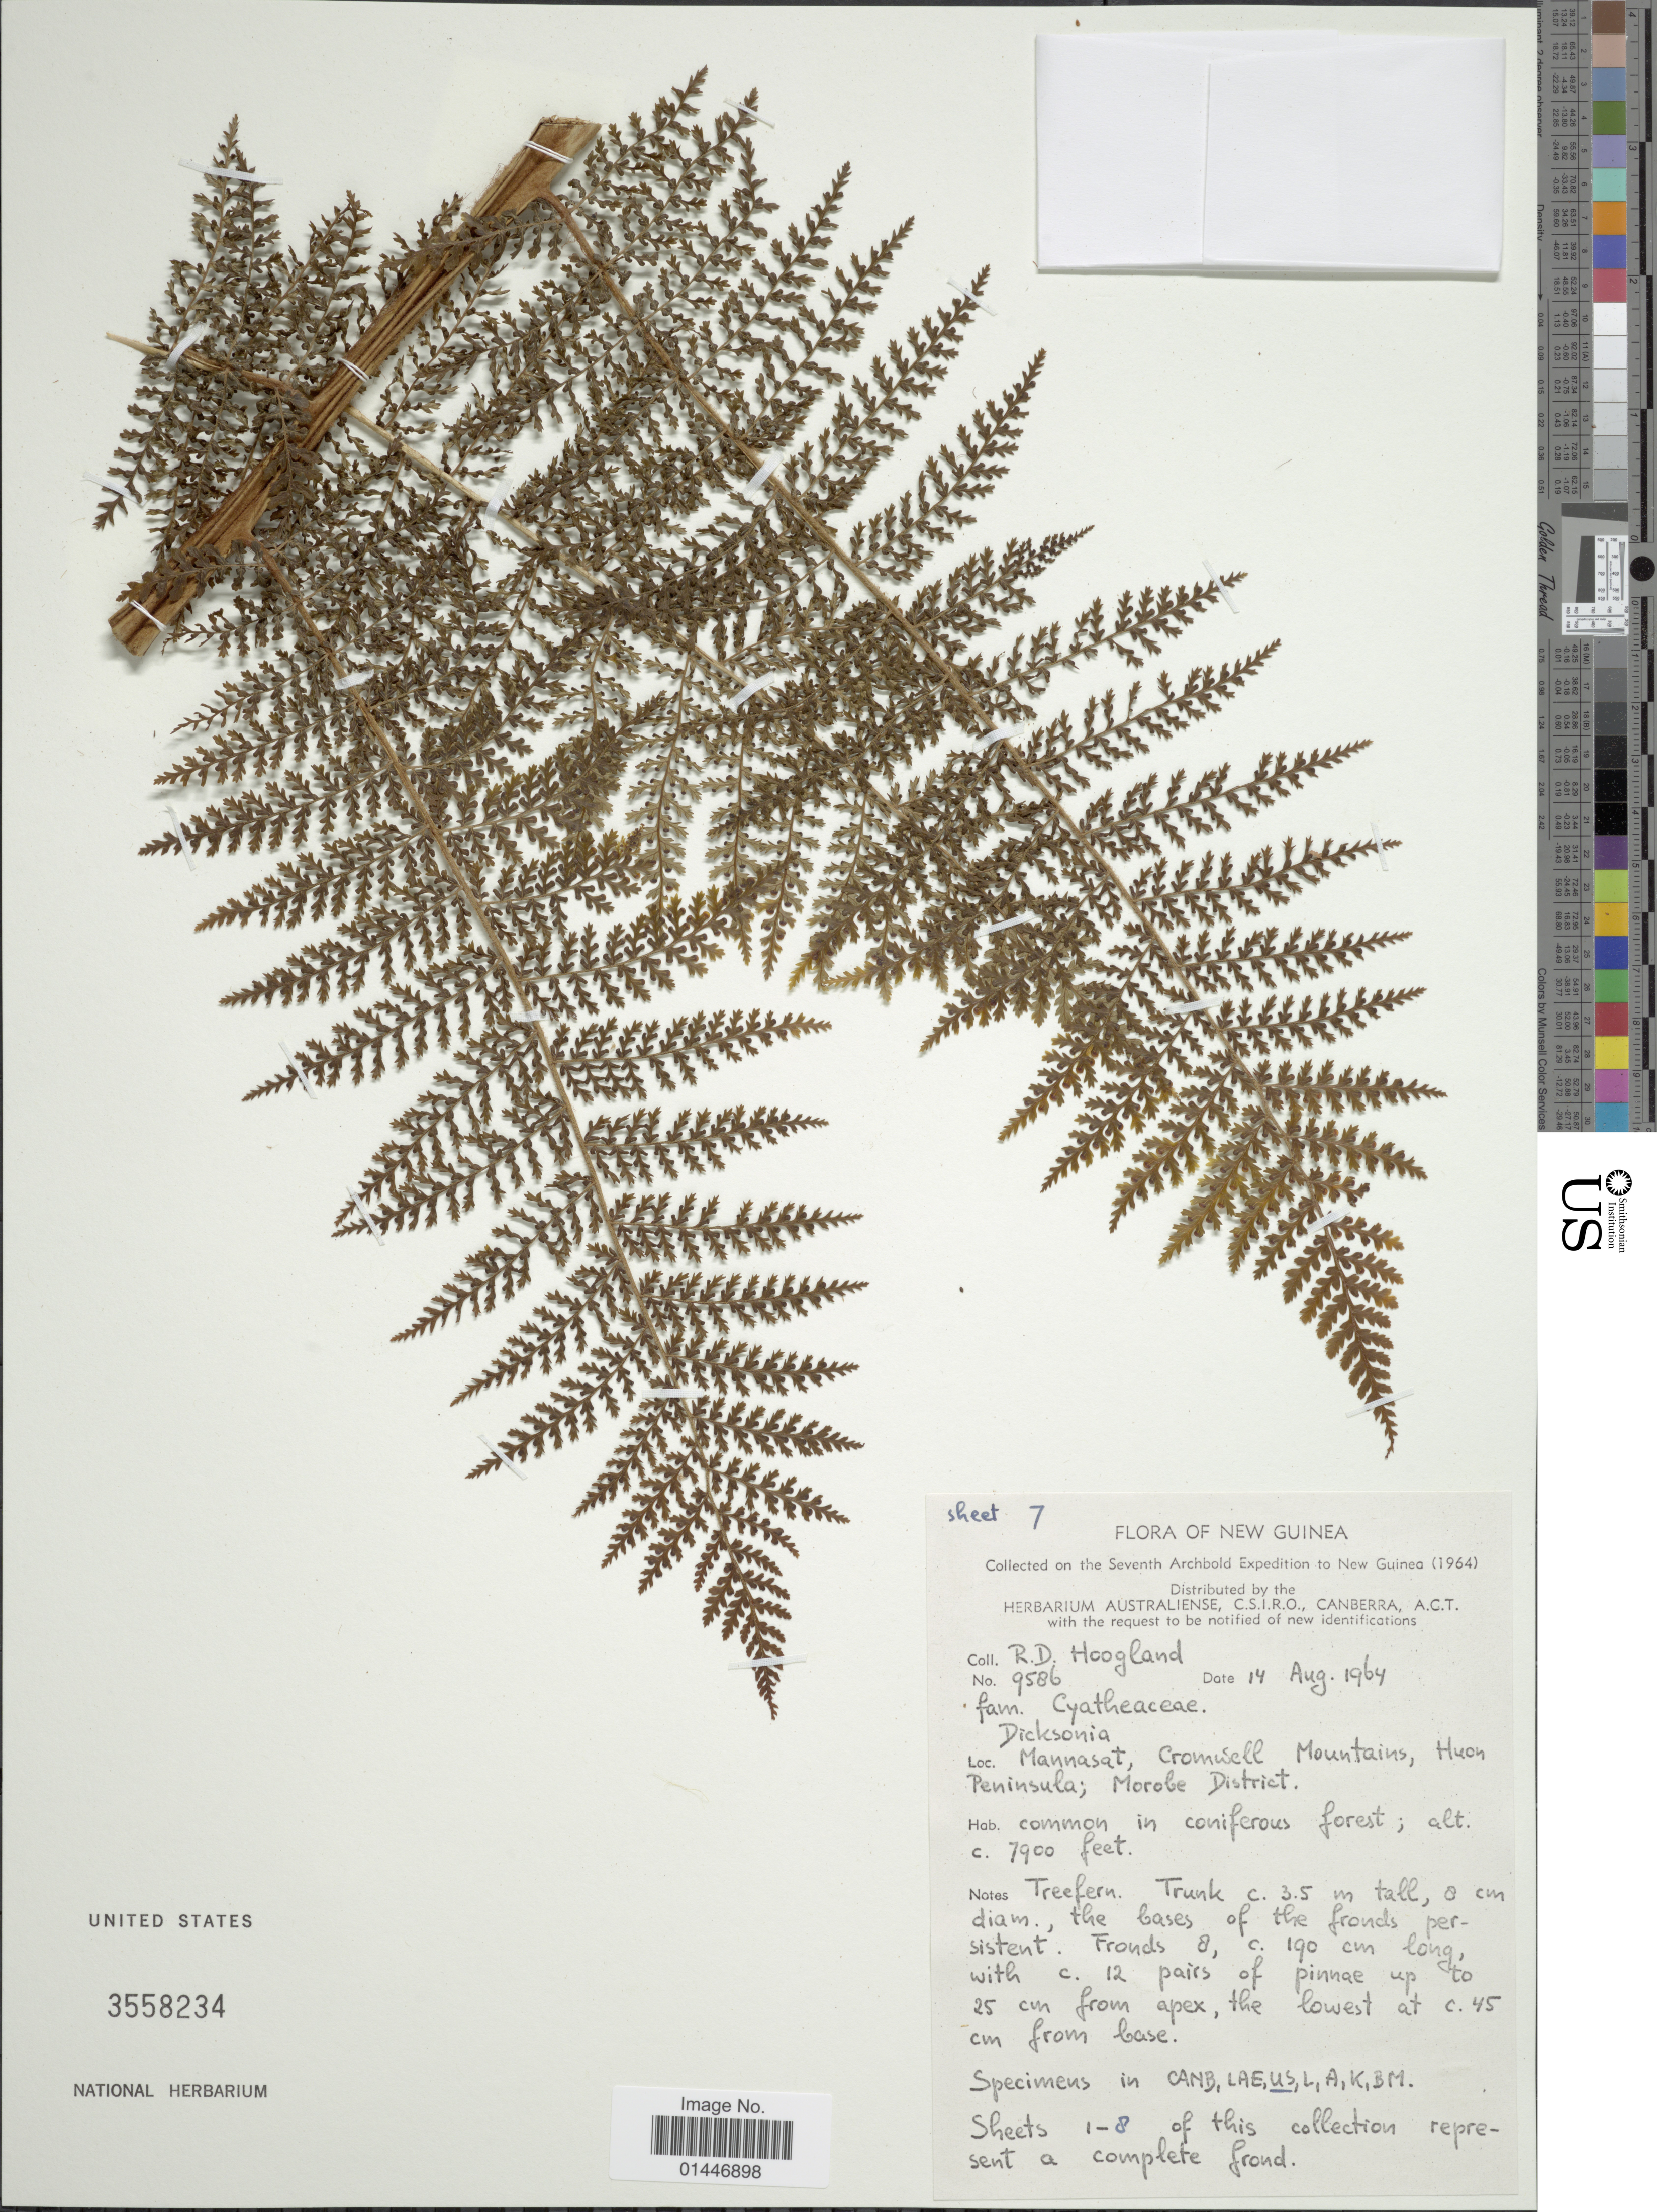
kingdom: Plantae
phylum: Tracheophyta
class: Polypodiopsida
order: Cyatheales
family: Dicksoniaceae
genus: Dicksonia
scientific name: Dicksonia lanigera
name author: Holttum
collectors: R. D. Hoogland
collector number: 9586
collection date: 1964-08-14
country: Papua New Guinea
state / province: Morobe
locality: New Guinea: Mannasat, Cromwell Mountains, Huon Penisula; Morobe District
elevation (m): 2408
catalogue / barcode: US 3558234